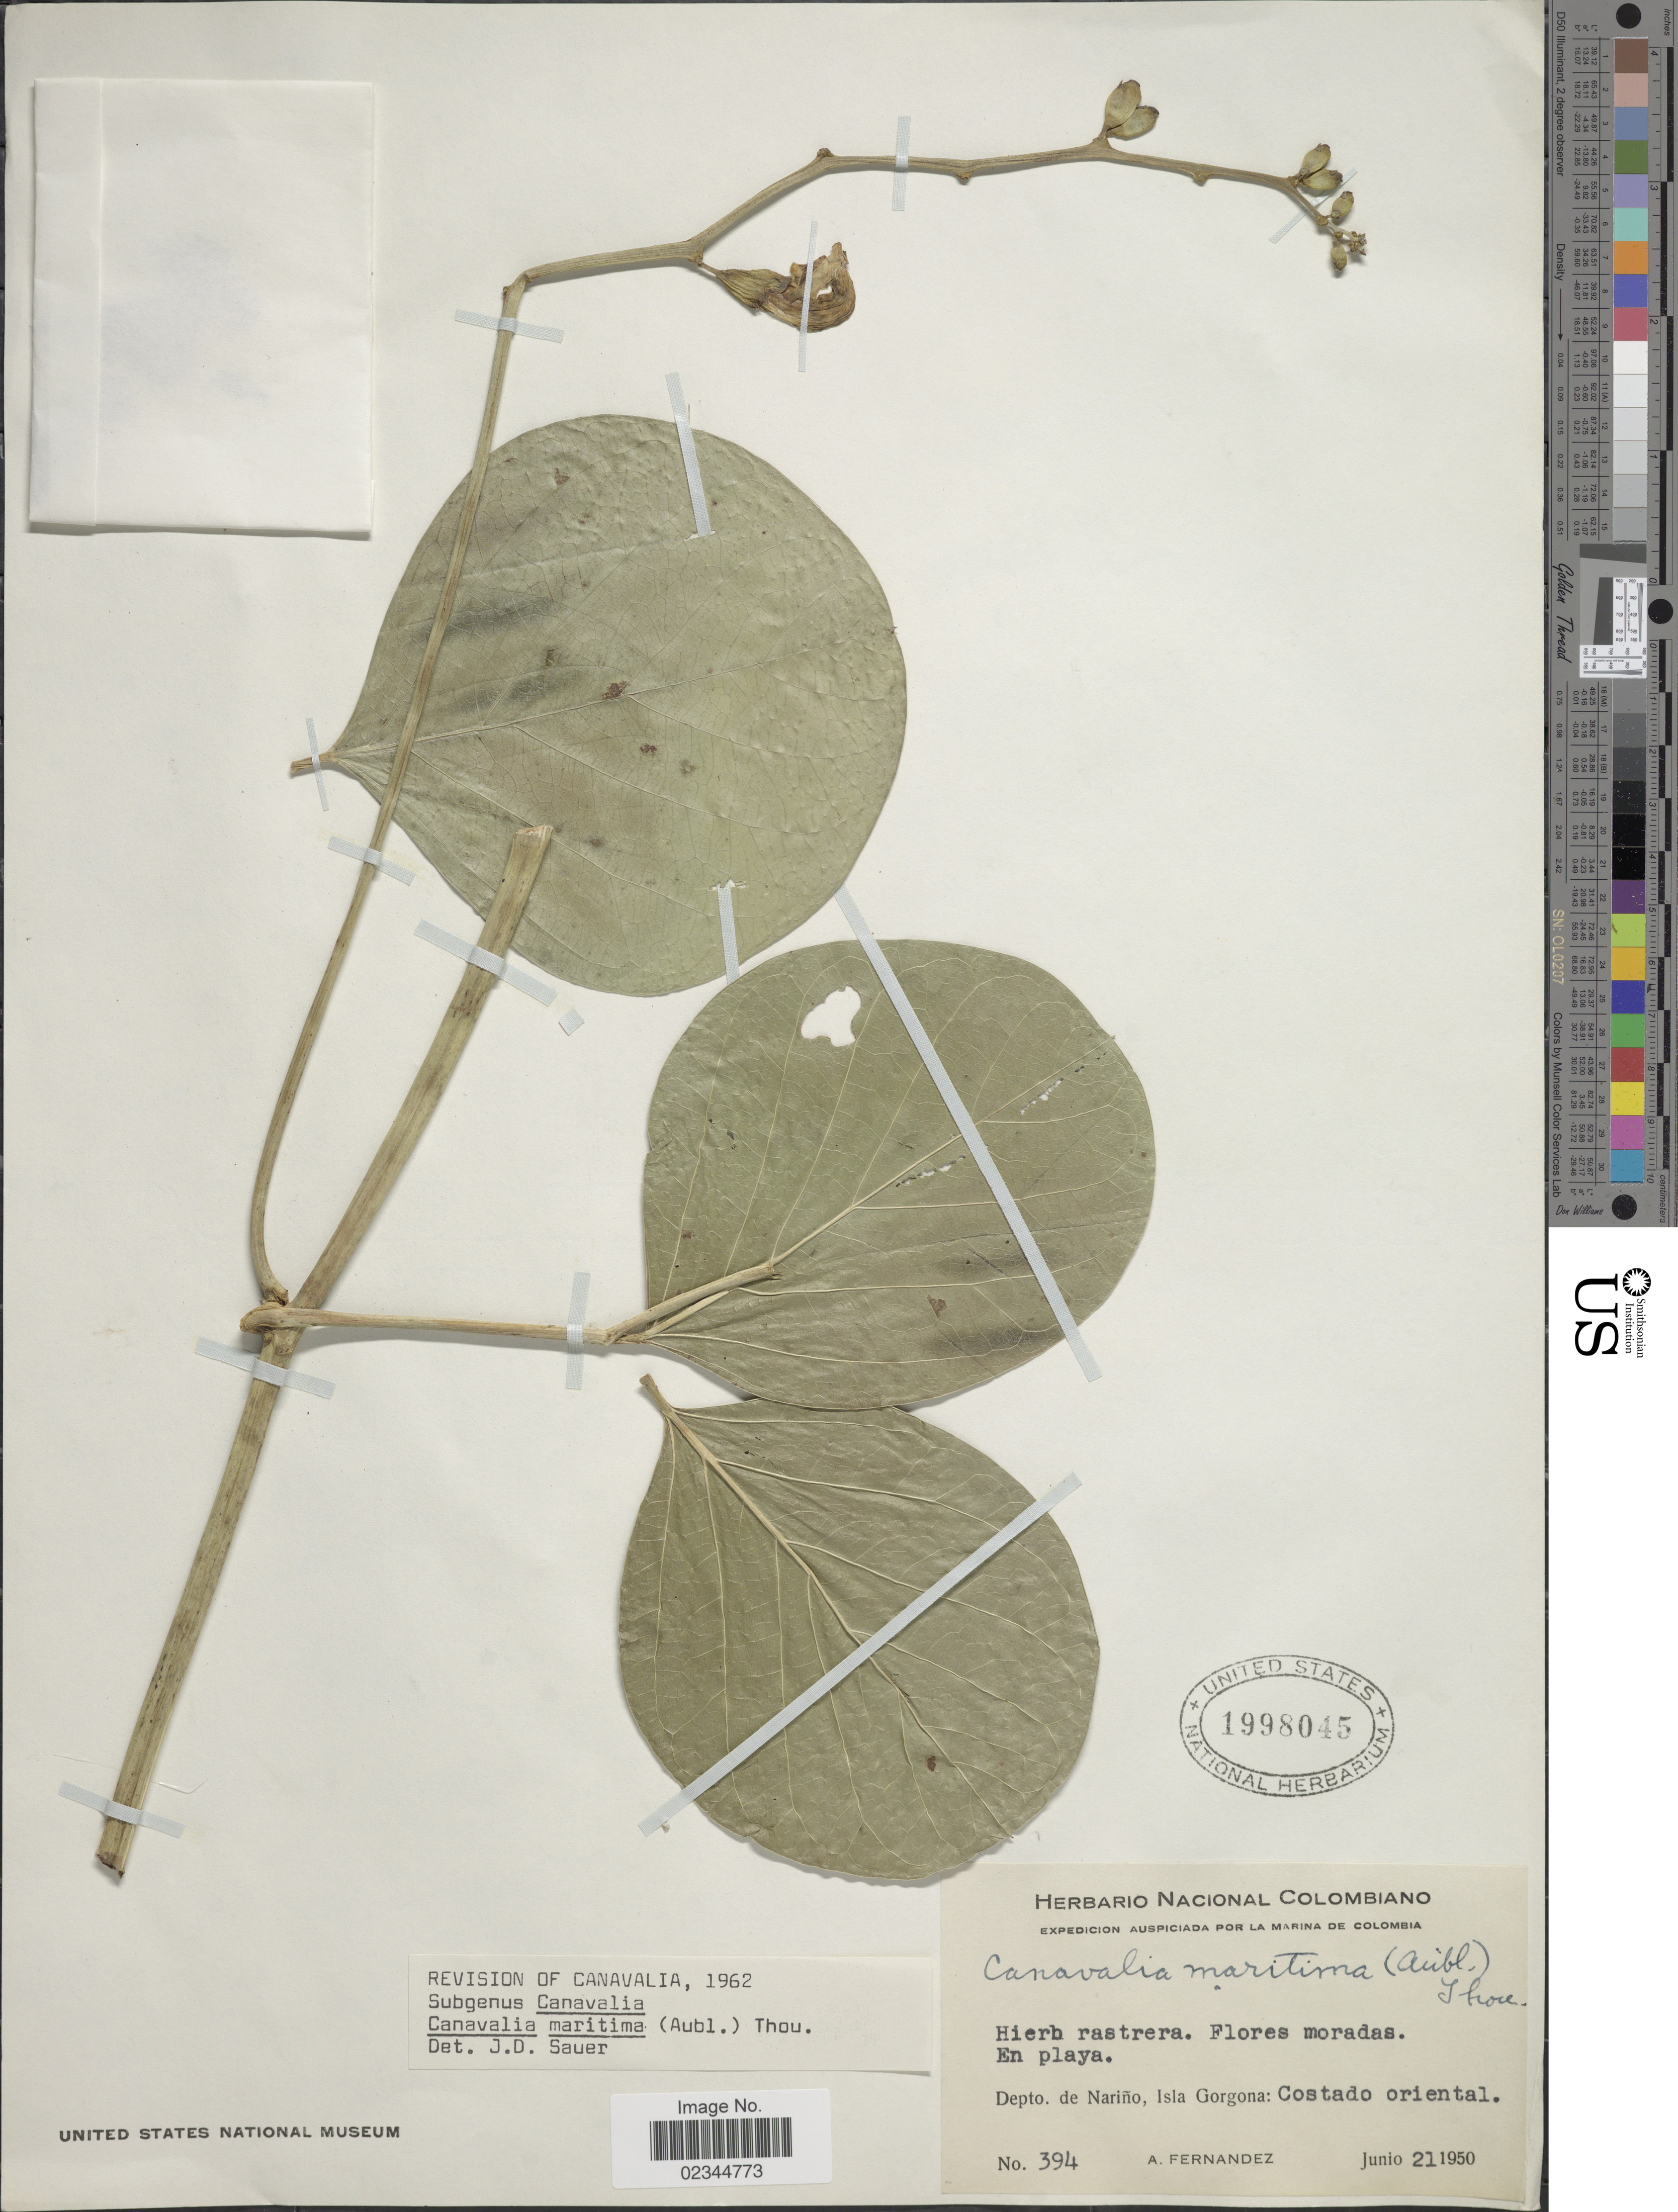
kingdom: Plantae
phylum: Tracheophyta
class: Magnoliopsida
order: Fabales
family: Fabaceae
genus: Canavalia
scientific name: Canavalia rosea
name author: (Sw.) DC.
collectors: A. Fernandez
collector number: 394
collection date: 1950-06-21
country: Colombia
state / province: Nariño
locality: En playa. Depto. de Narino: Isla Gorgona: Costado oriental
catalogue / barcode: US 1998045